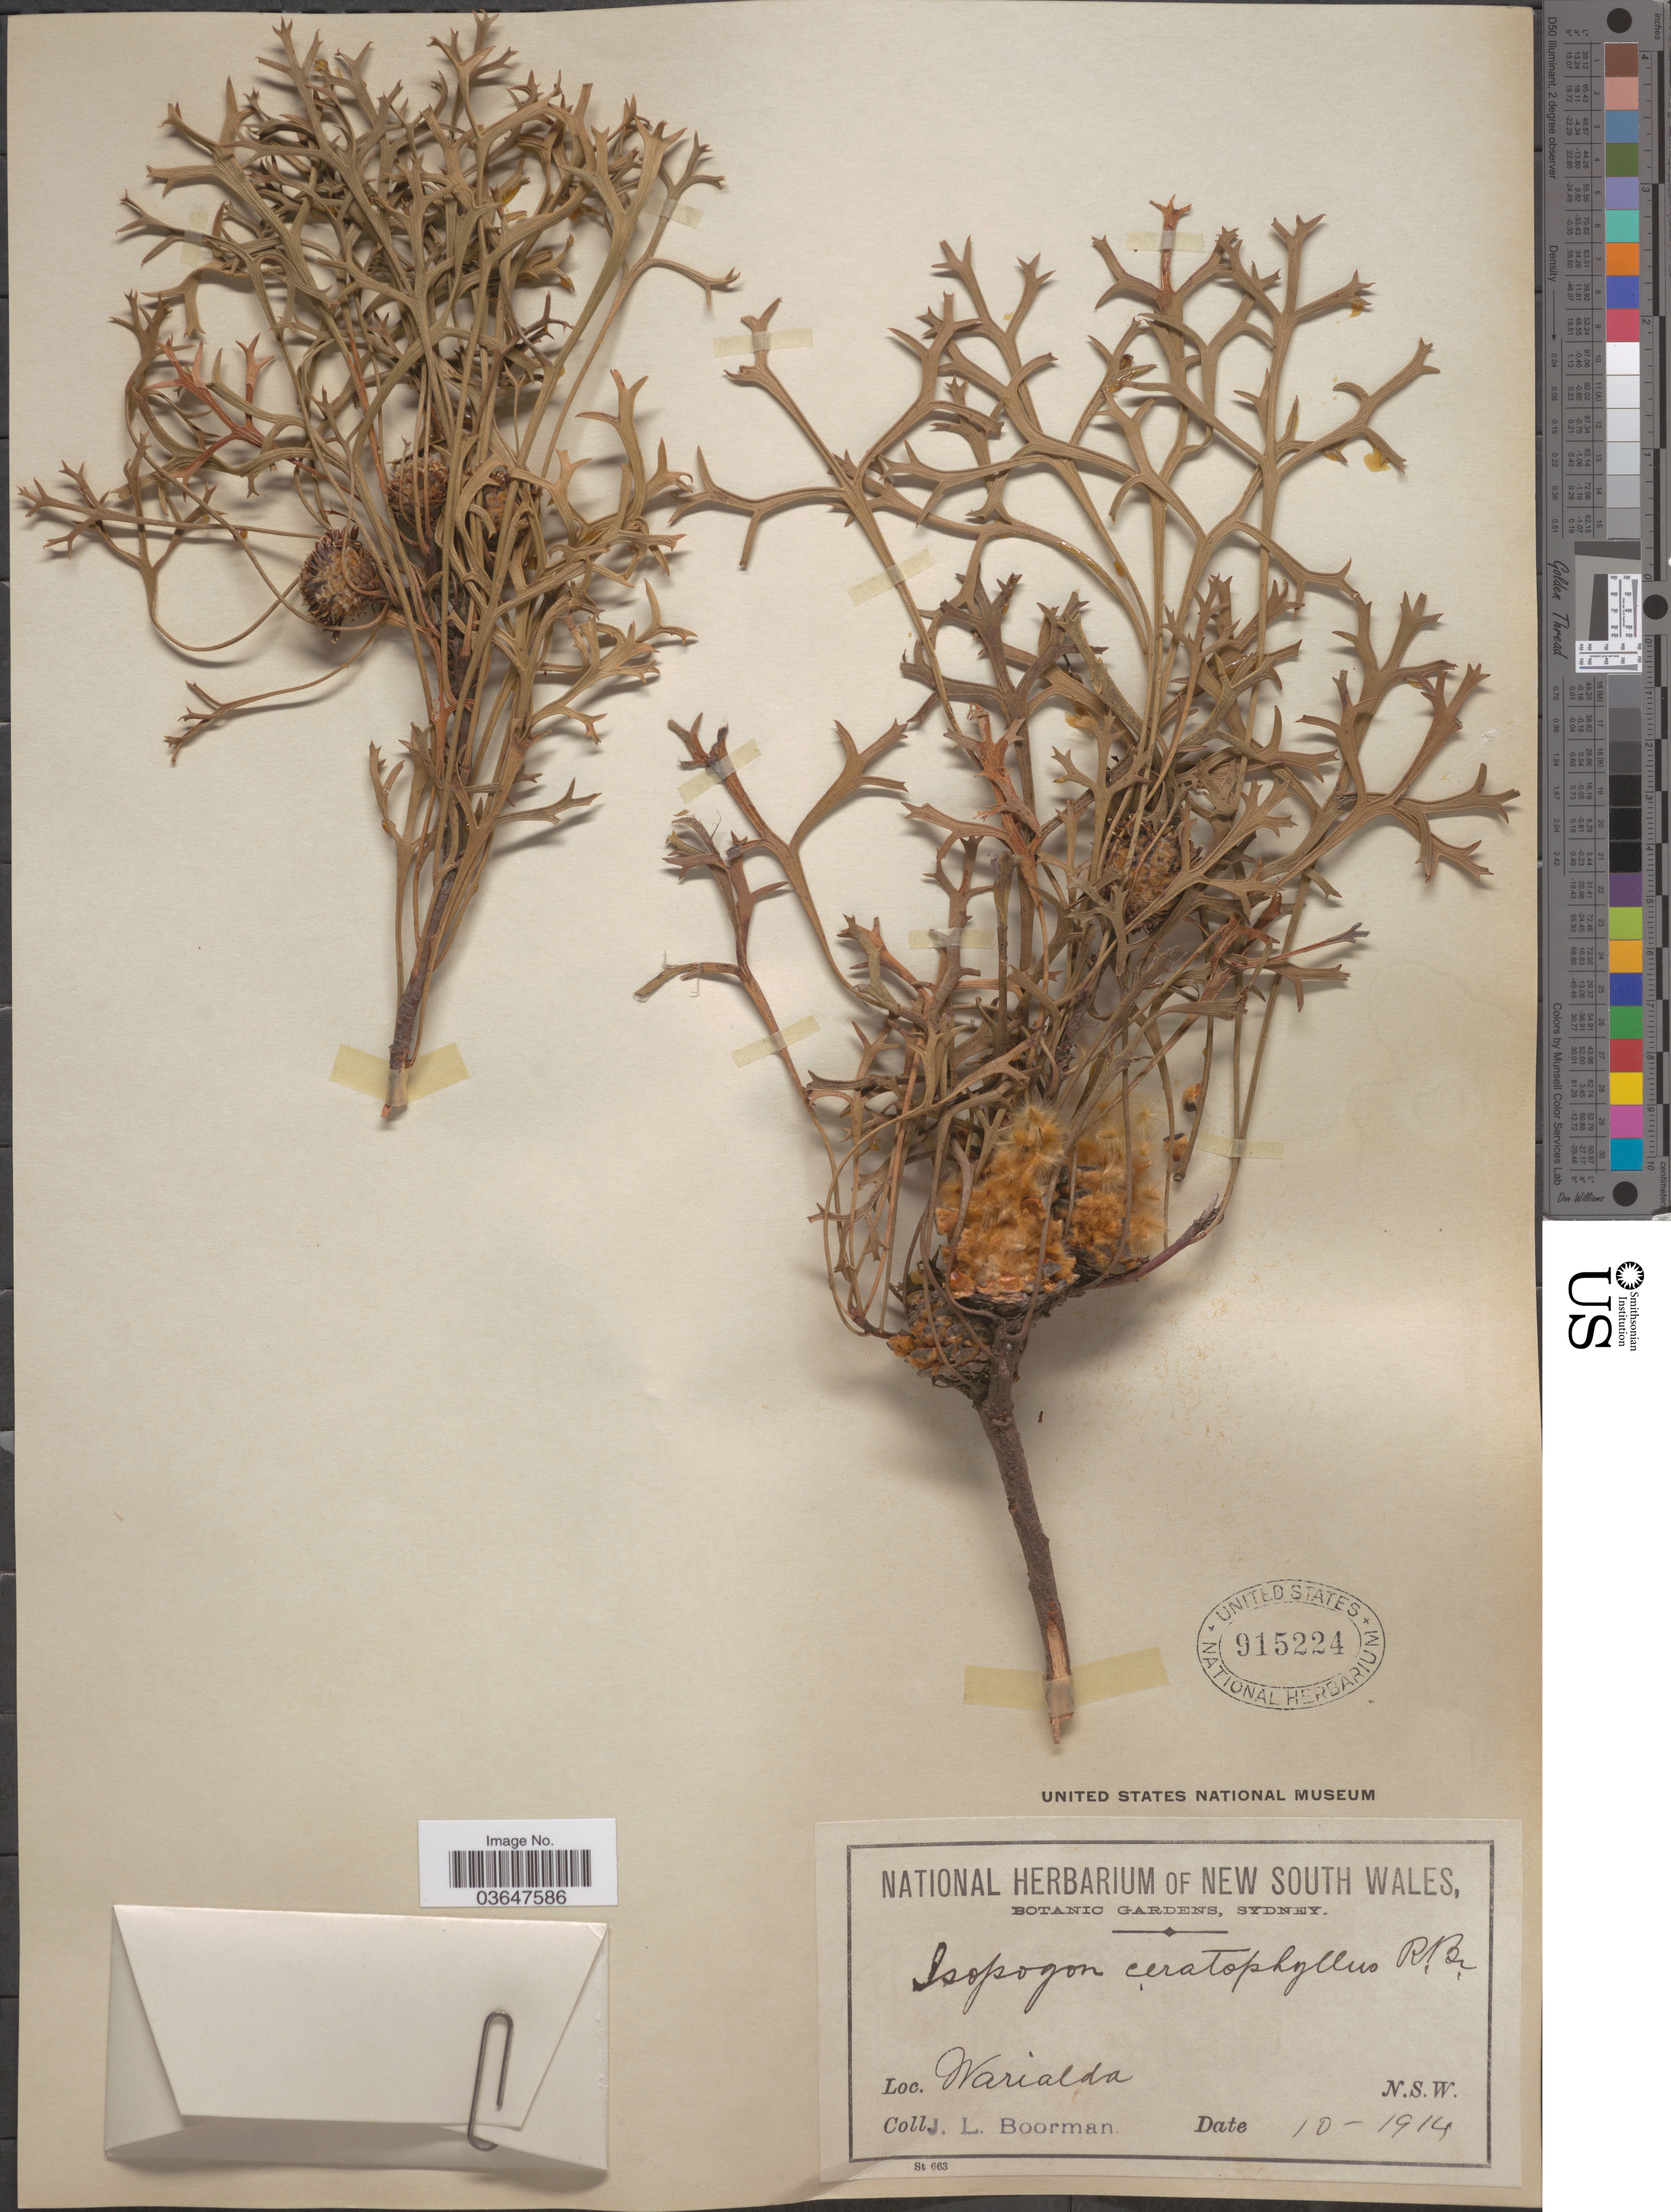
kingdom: Plantae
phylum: Tracheophyta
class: Magnoliopsida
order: Proteales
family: Proteaceae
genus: Isopogon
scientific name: Isopogon ceratophyllus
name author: R. Br.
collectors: J. Boorman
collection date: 1914-10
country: Australia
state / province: New South Wales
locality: Warialda, N.S.W.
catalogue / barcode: US 915224